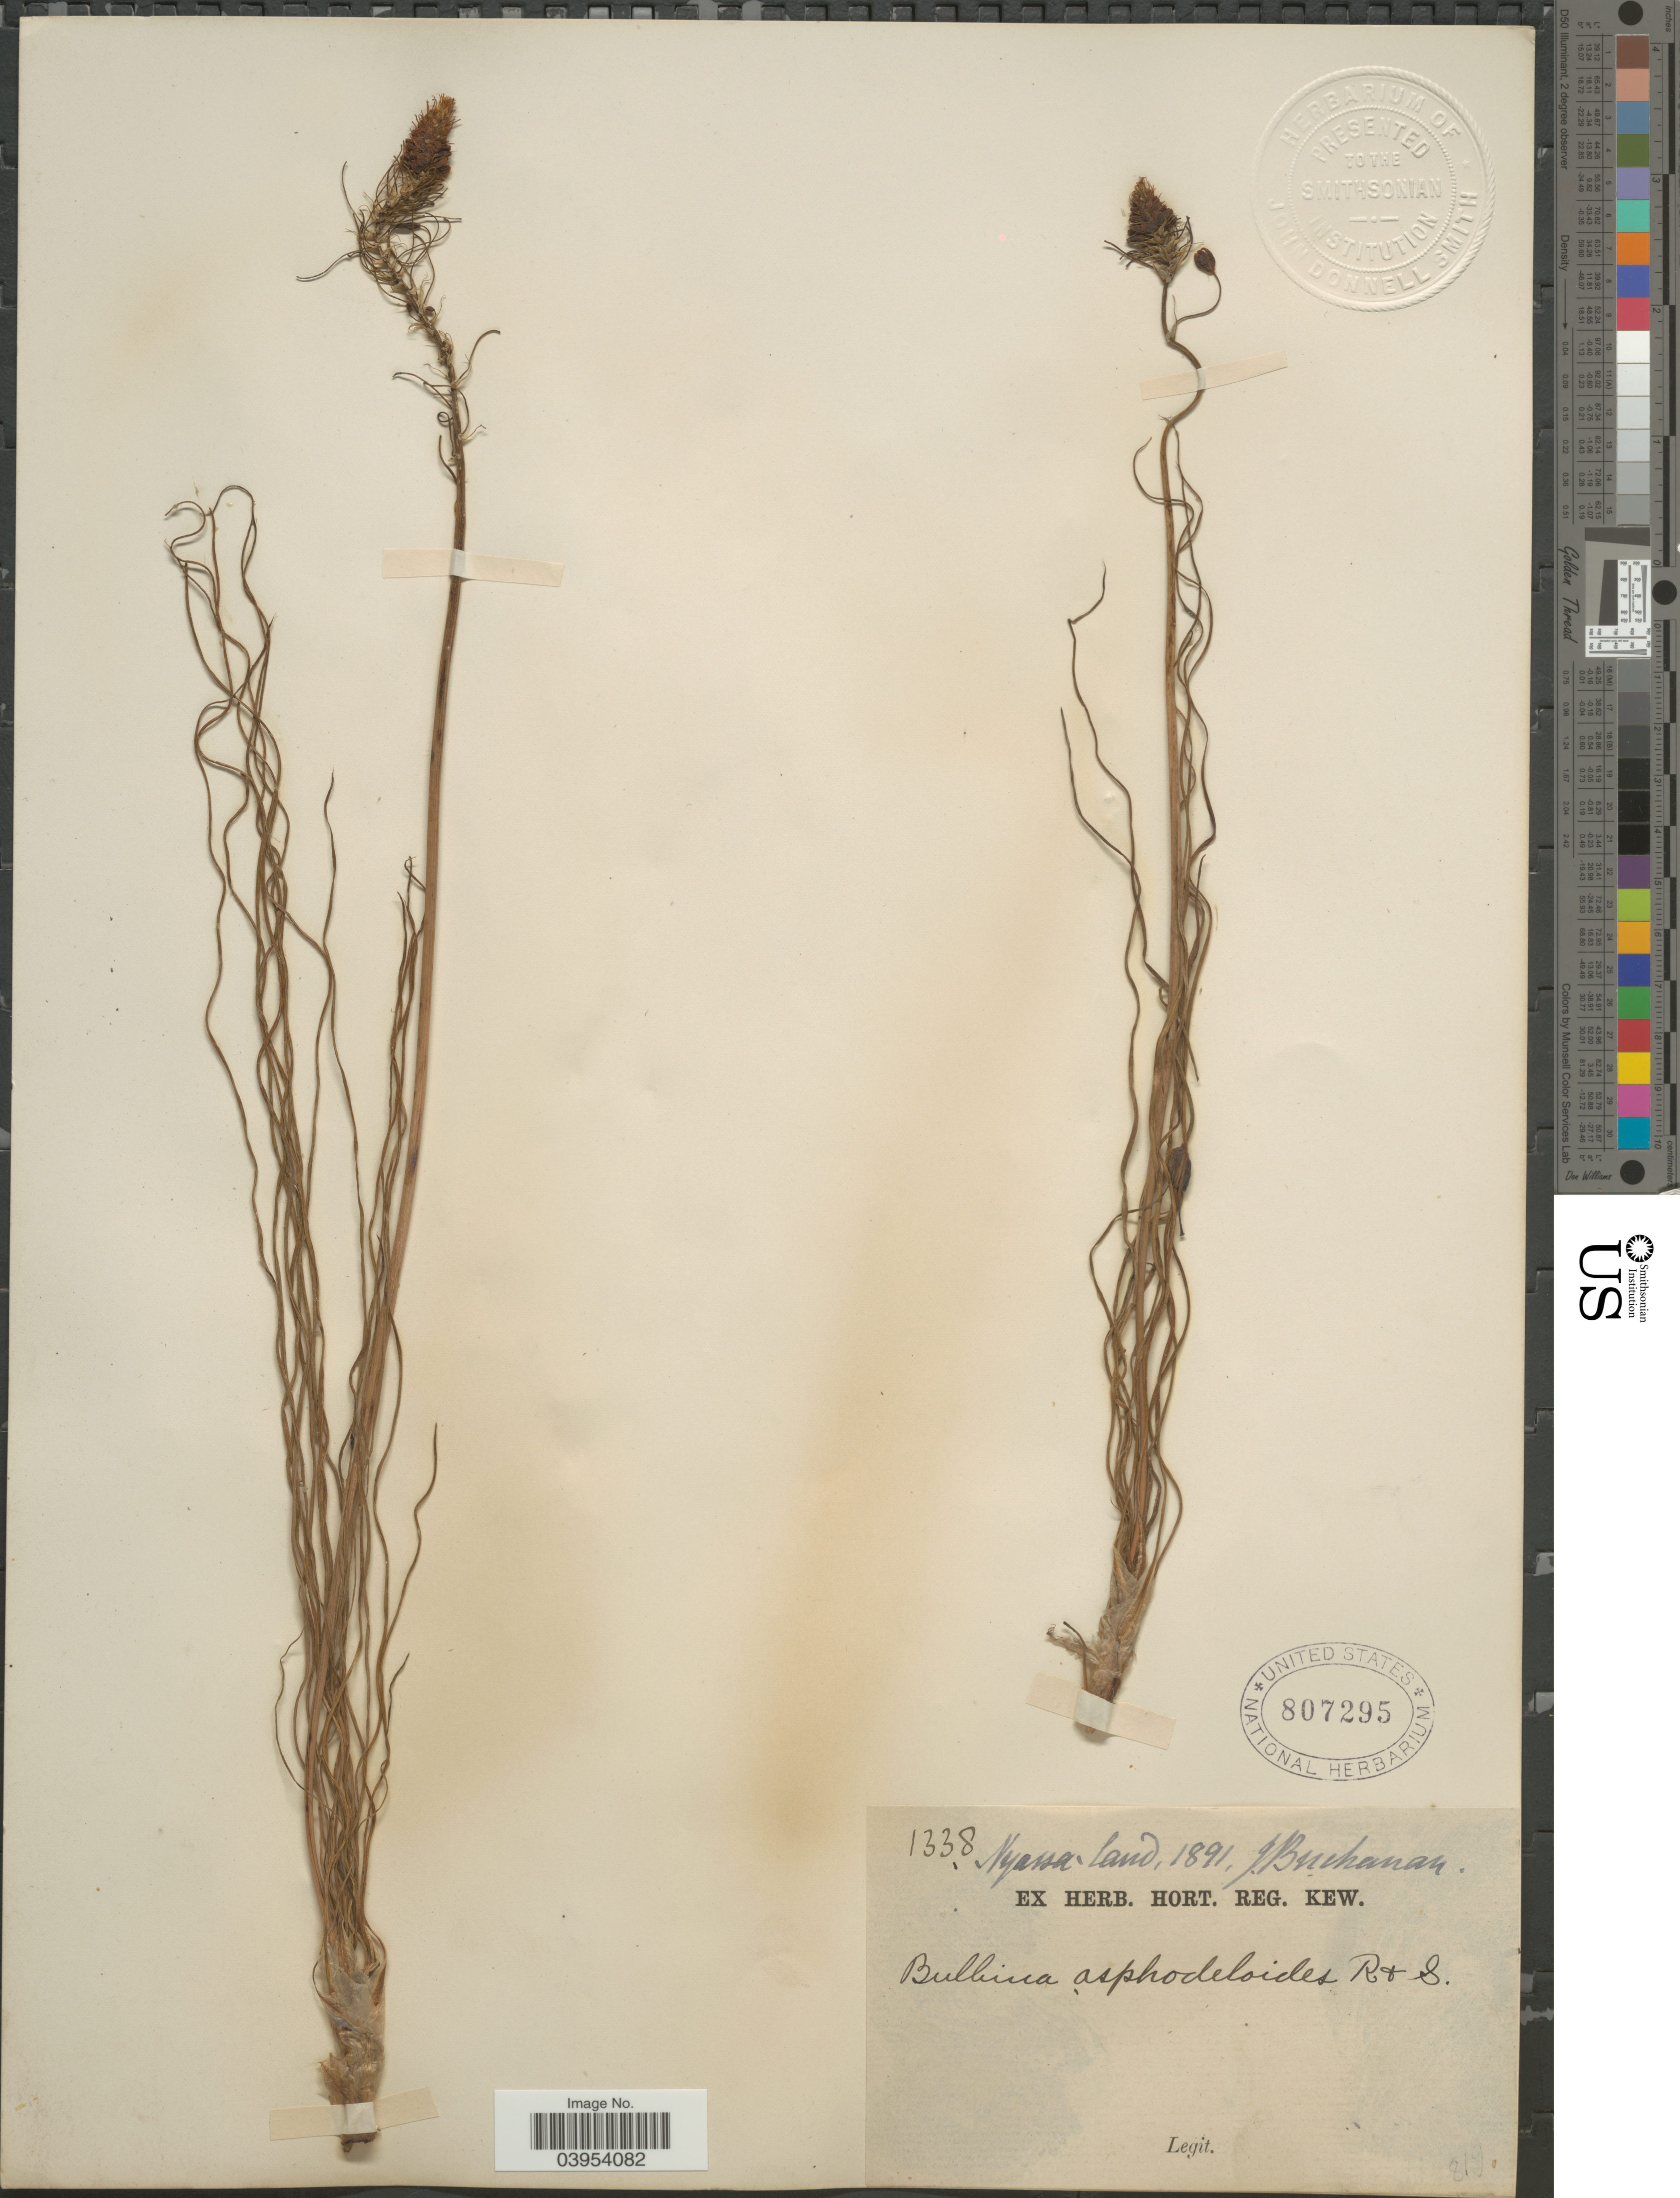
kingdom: Plantae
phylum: Tracheophyta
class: Liliopsida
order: Asparagales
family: Asphodelaceae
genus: Bulbine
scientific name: Bulbine asphodeloides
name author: (L.) Spreng.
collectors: J. Buchanan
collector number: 1338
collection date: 1891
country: Malawi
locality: Nyassa land.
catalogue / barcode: US 807295